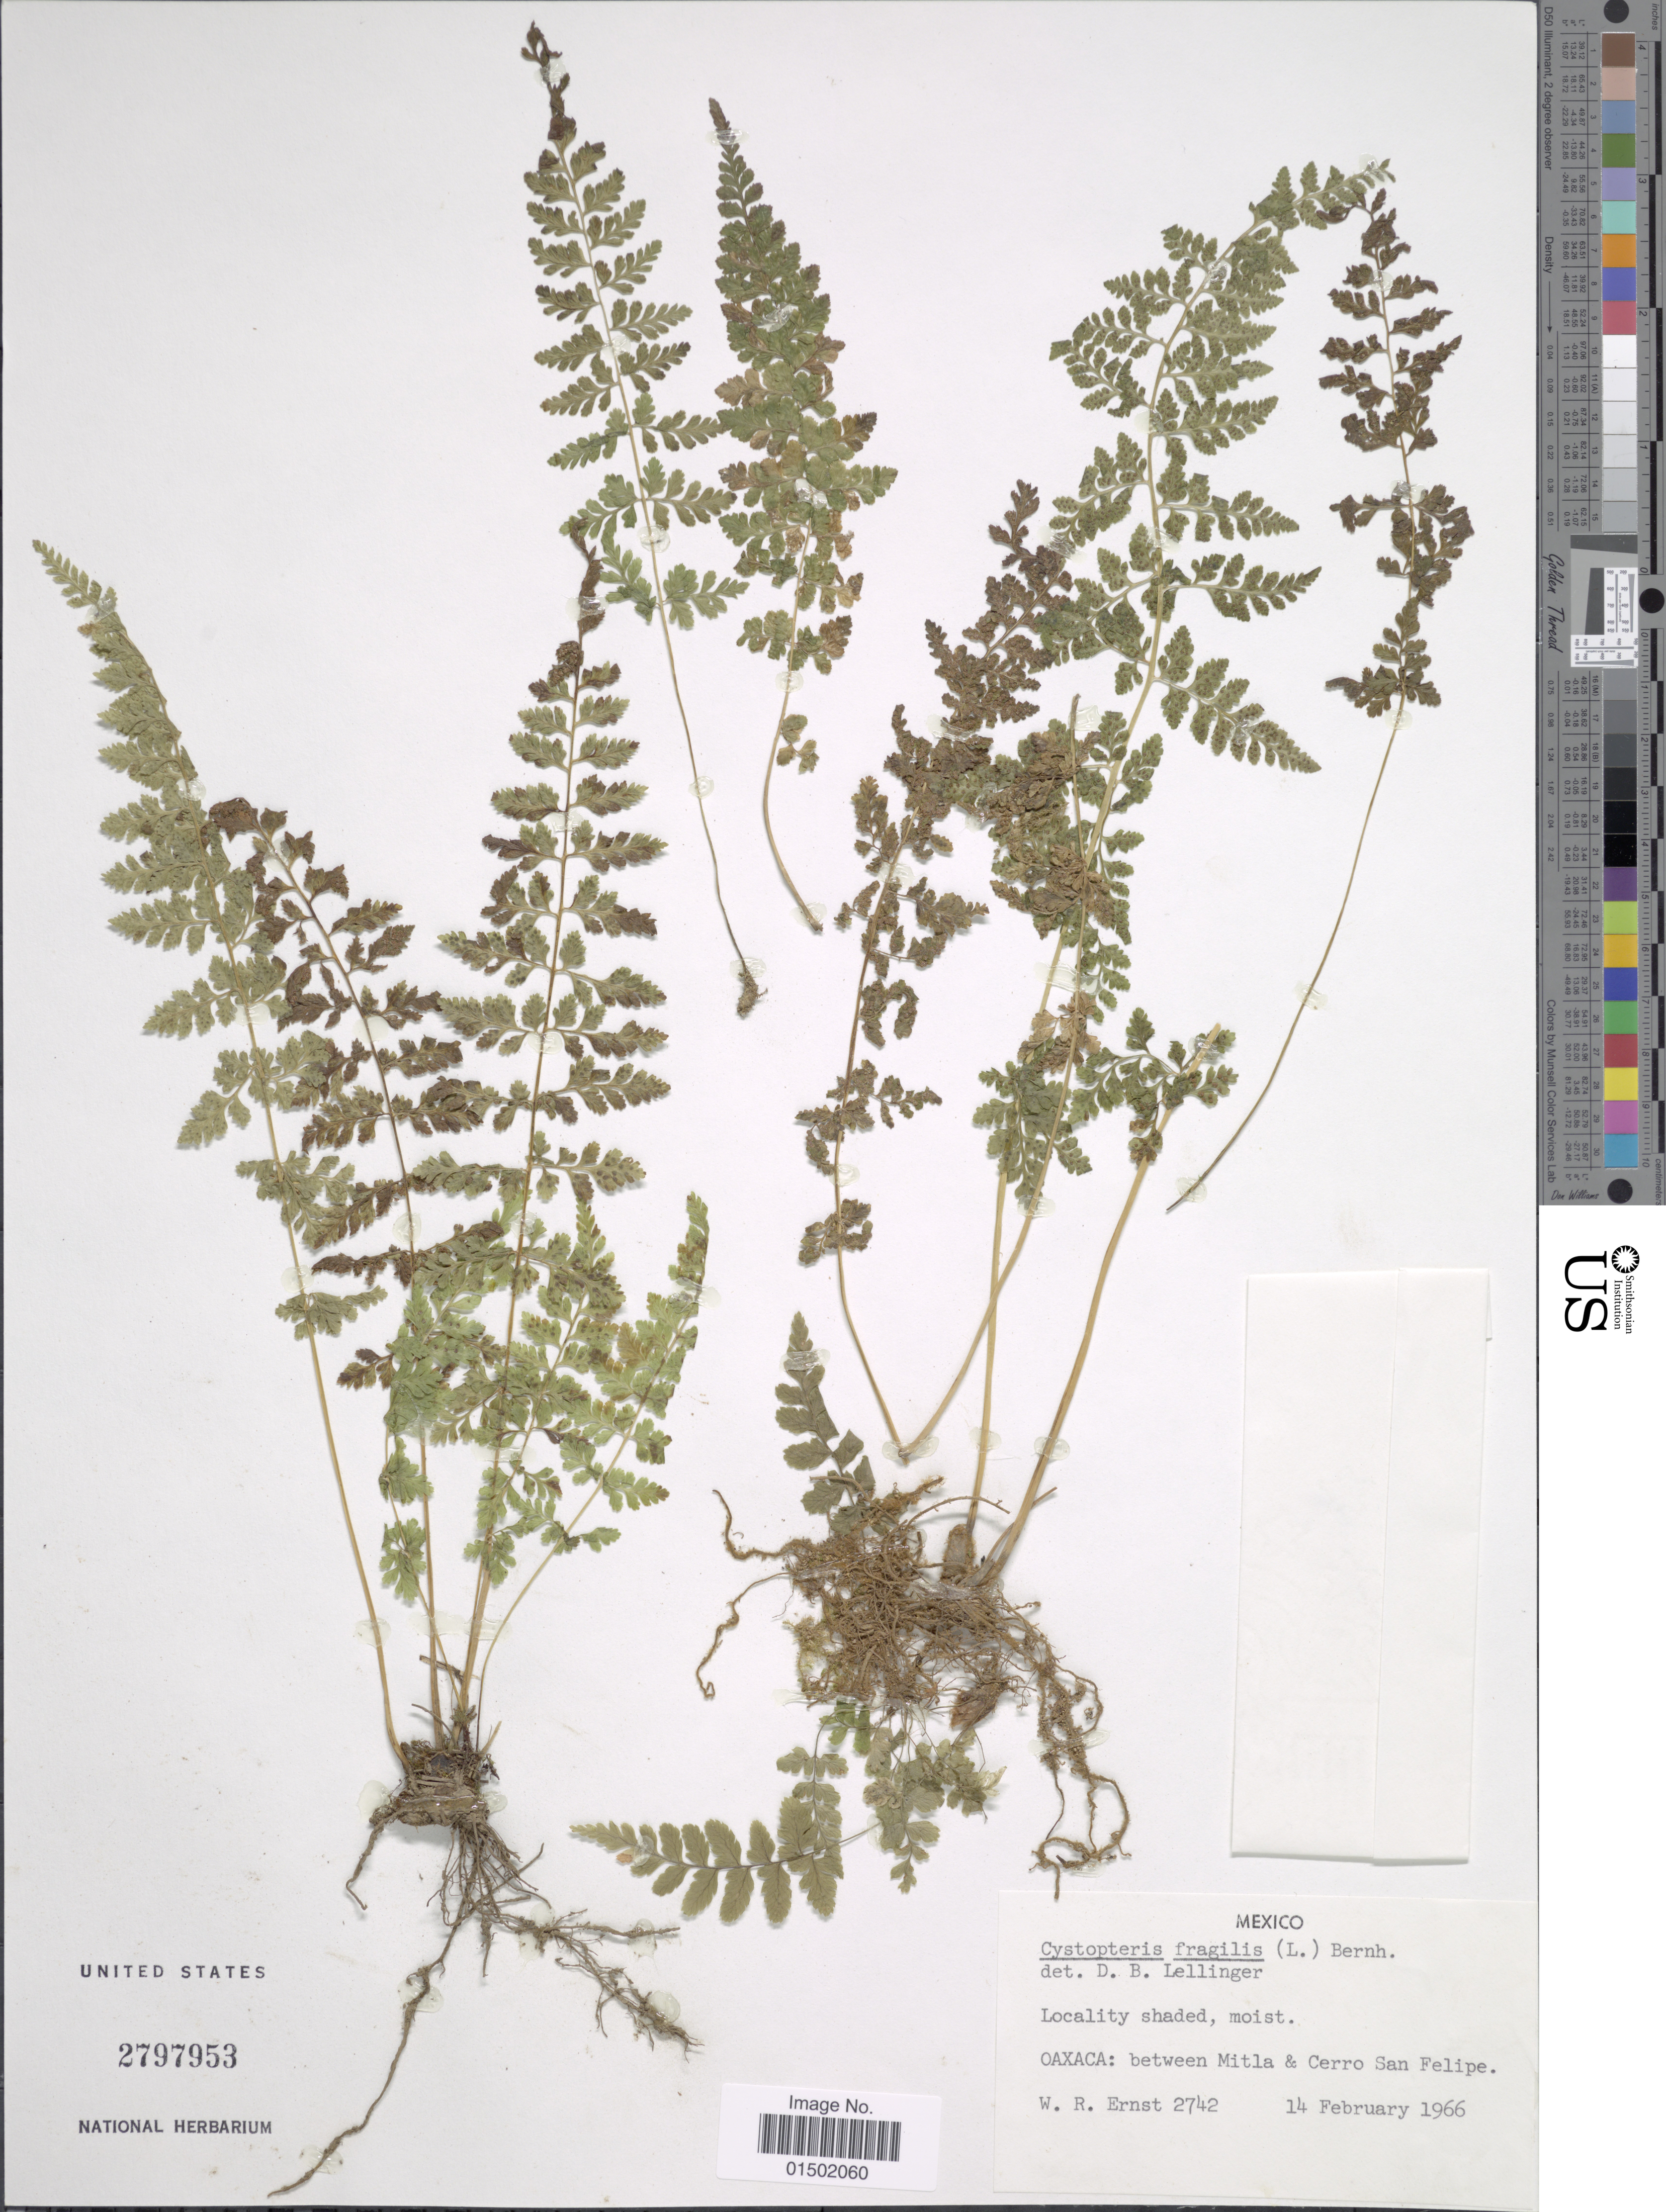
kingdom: Plantae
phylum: Tracheophyta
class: Polypodiopsida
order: Polypodiales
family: Cystopteridaceae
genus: Cystopteris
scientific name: Cystopteris fragilis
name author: (L.) Bernh.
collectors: W. R. Ernst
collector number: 2742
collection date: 1966-02-14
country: Mexico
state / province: Oaxaca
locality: Shaded, moist. Between Mitla & Cerro San Felipe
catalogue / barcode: US 2797953